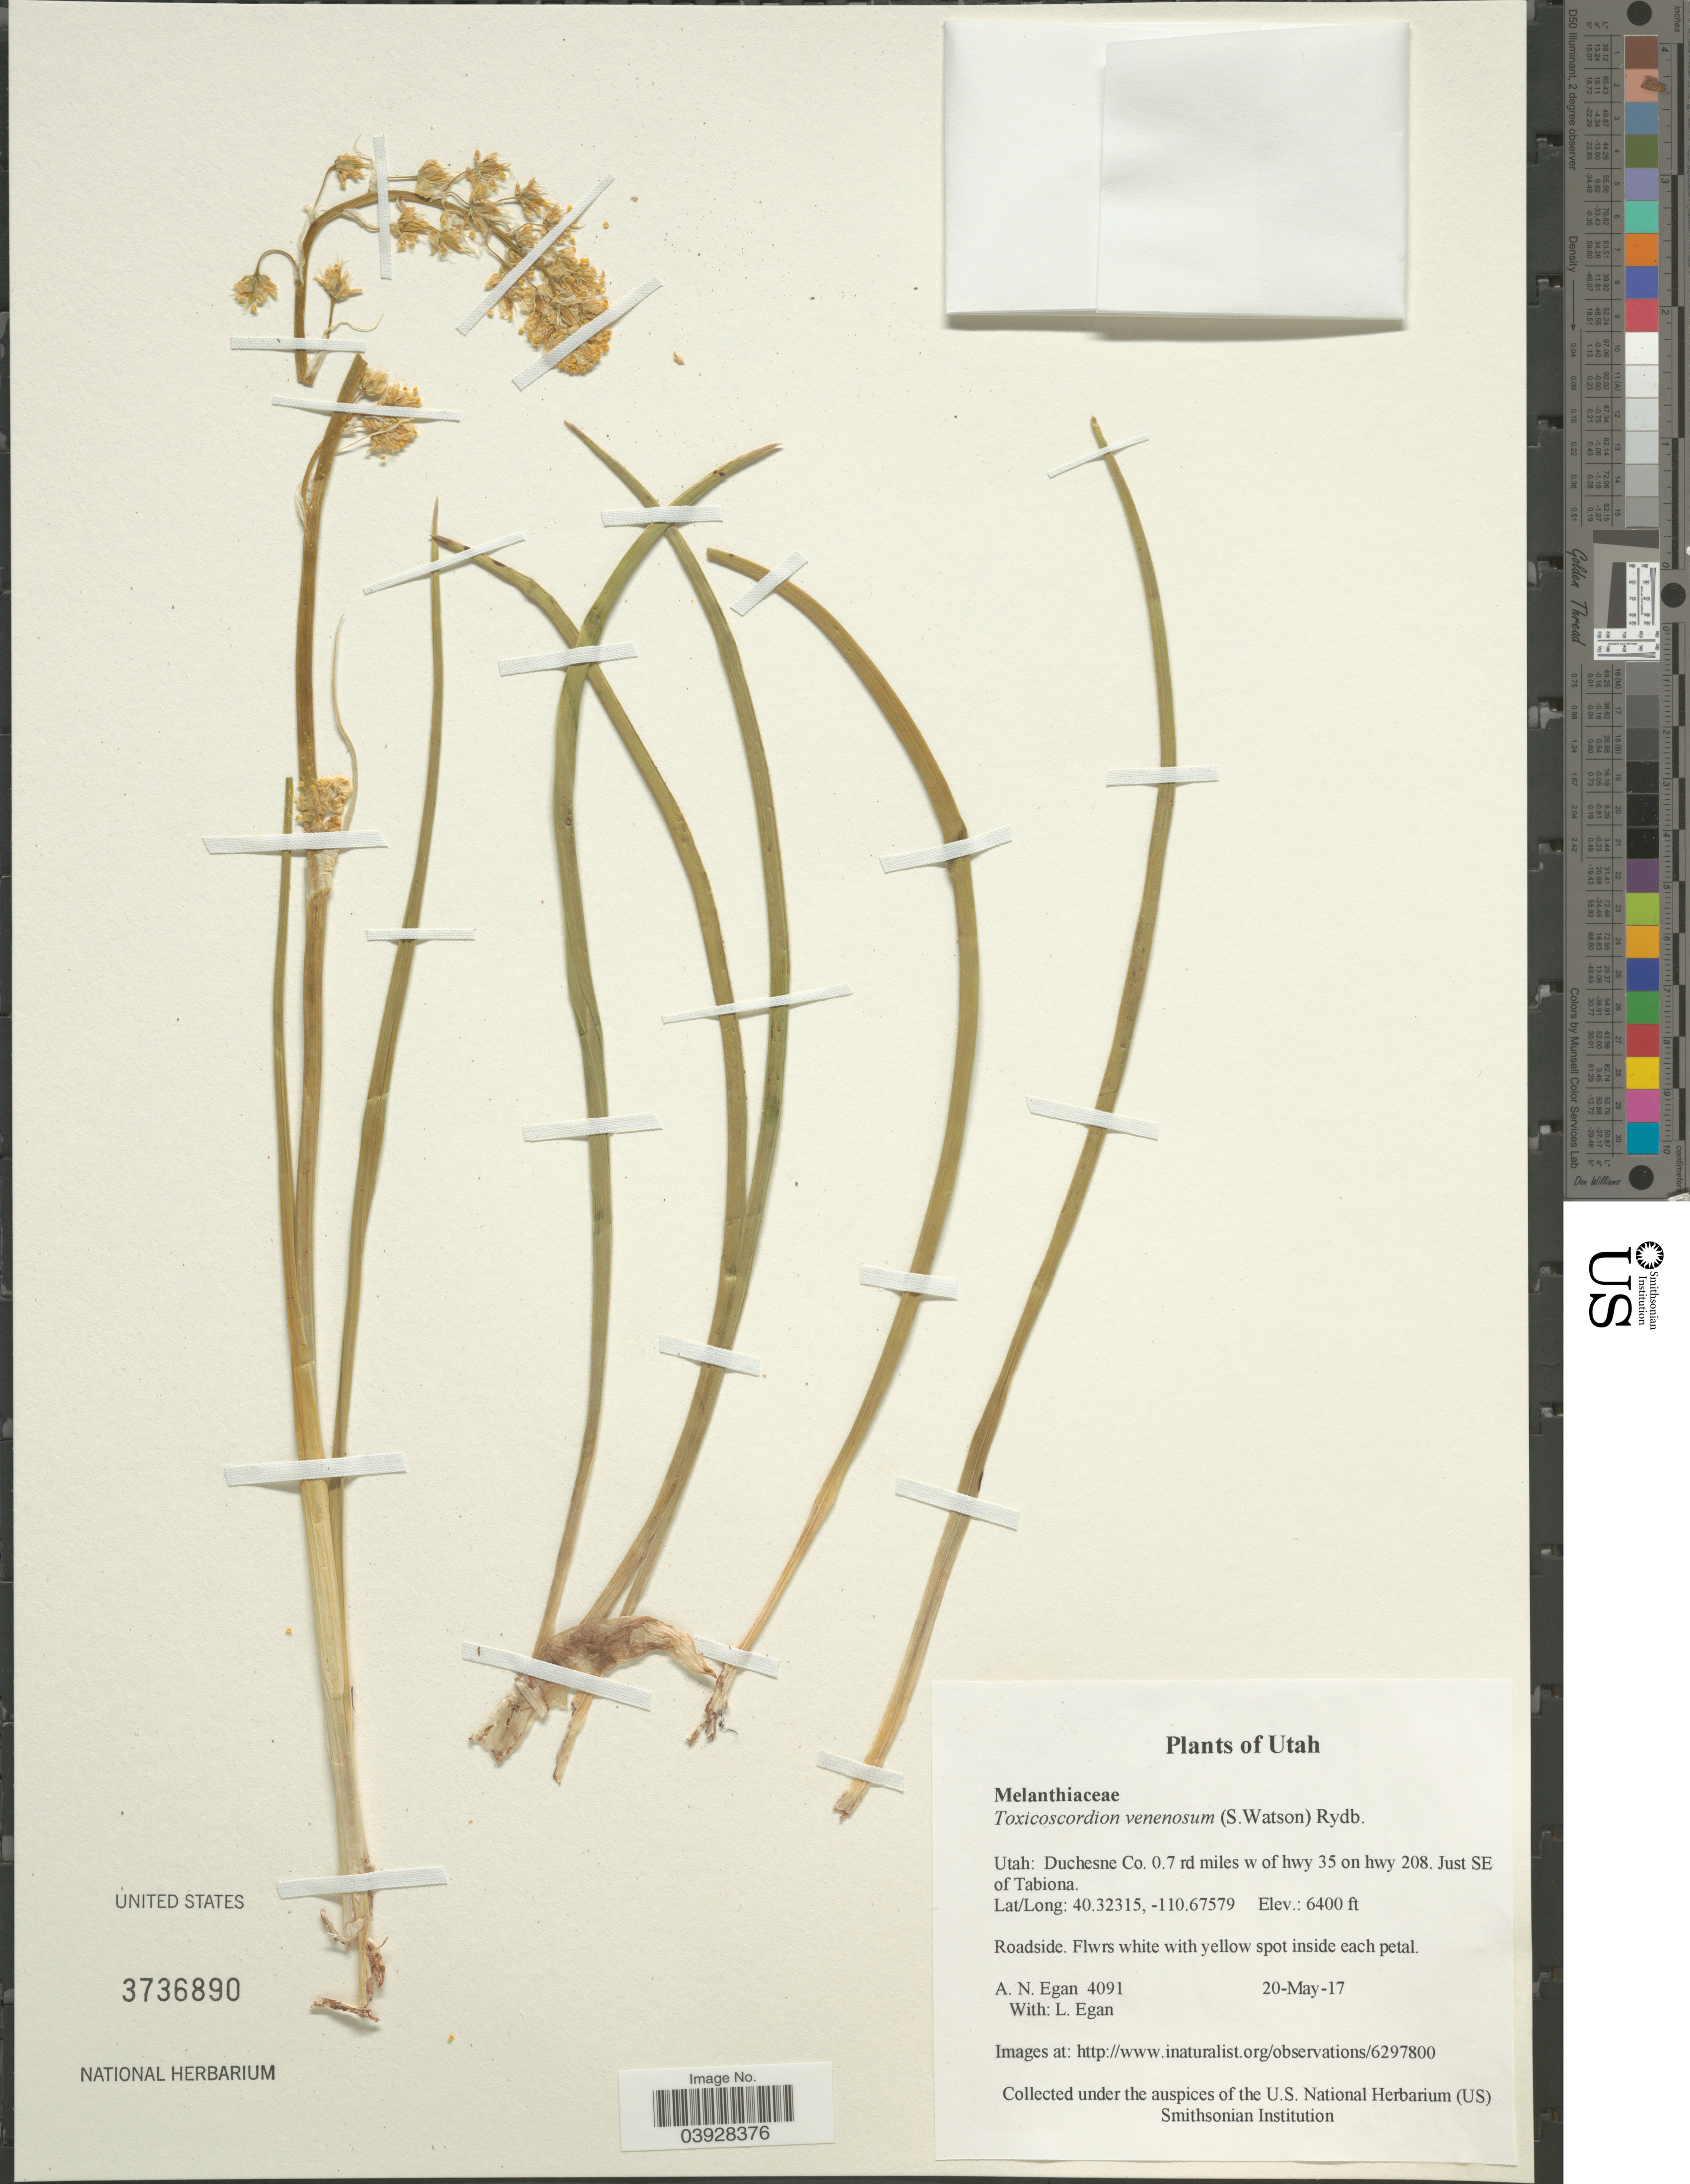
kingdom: Plantae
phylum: Tracheophyta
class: Liliopsida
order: Liliales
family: Melanthiaceae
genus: Toxicoscordion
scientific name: Toxicoscordion venenosum (S. Watson) Rydb. var. venenosum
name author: (S. Watson) Rydb.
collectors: A. N. Egan & L. Egan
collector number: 4091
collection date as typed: Transcribed d/m/y: 20/5/17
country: United States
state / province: Utah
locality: Duchesne Co. 0.7 rd miles w of hwy 35 on hwy 208. Just SE of Tabiona.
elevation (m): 1951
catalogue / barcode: US 3736890